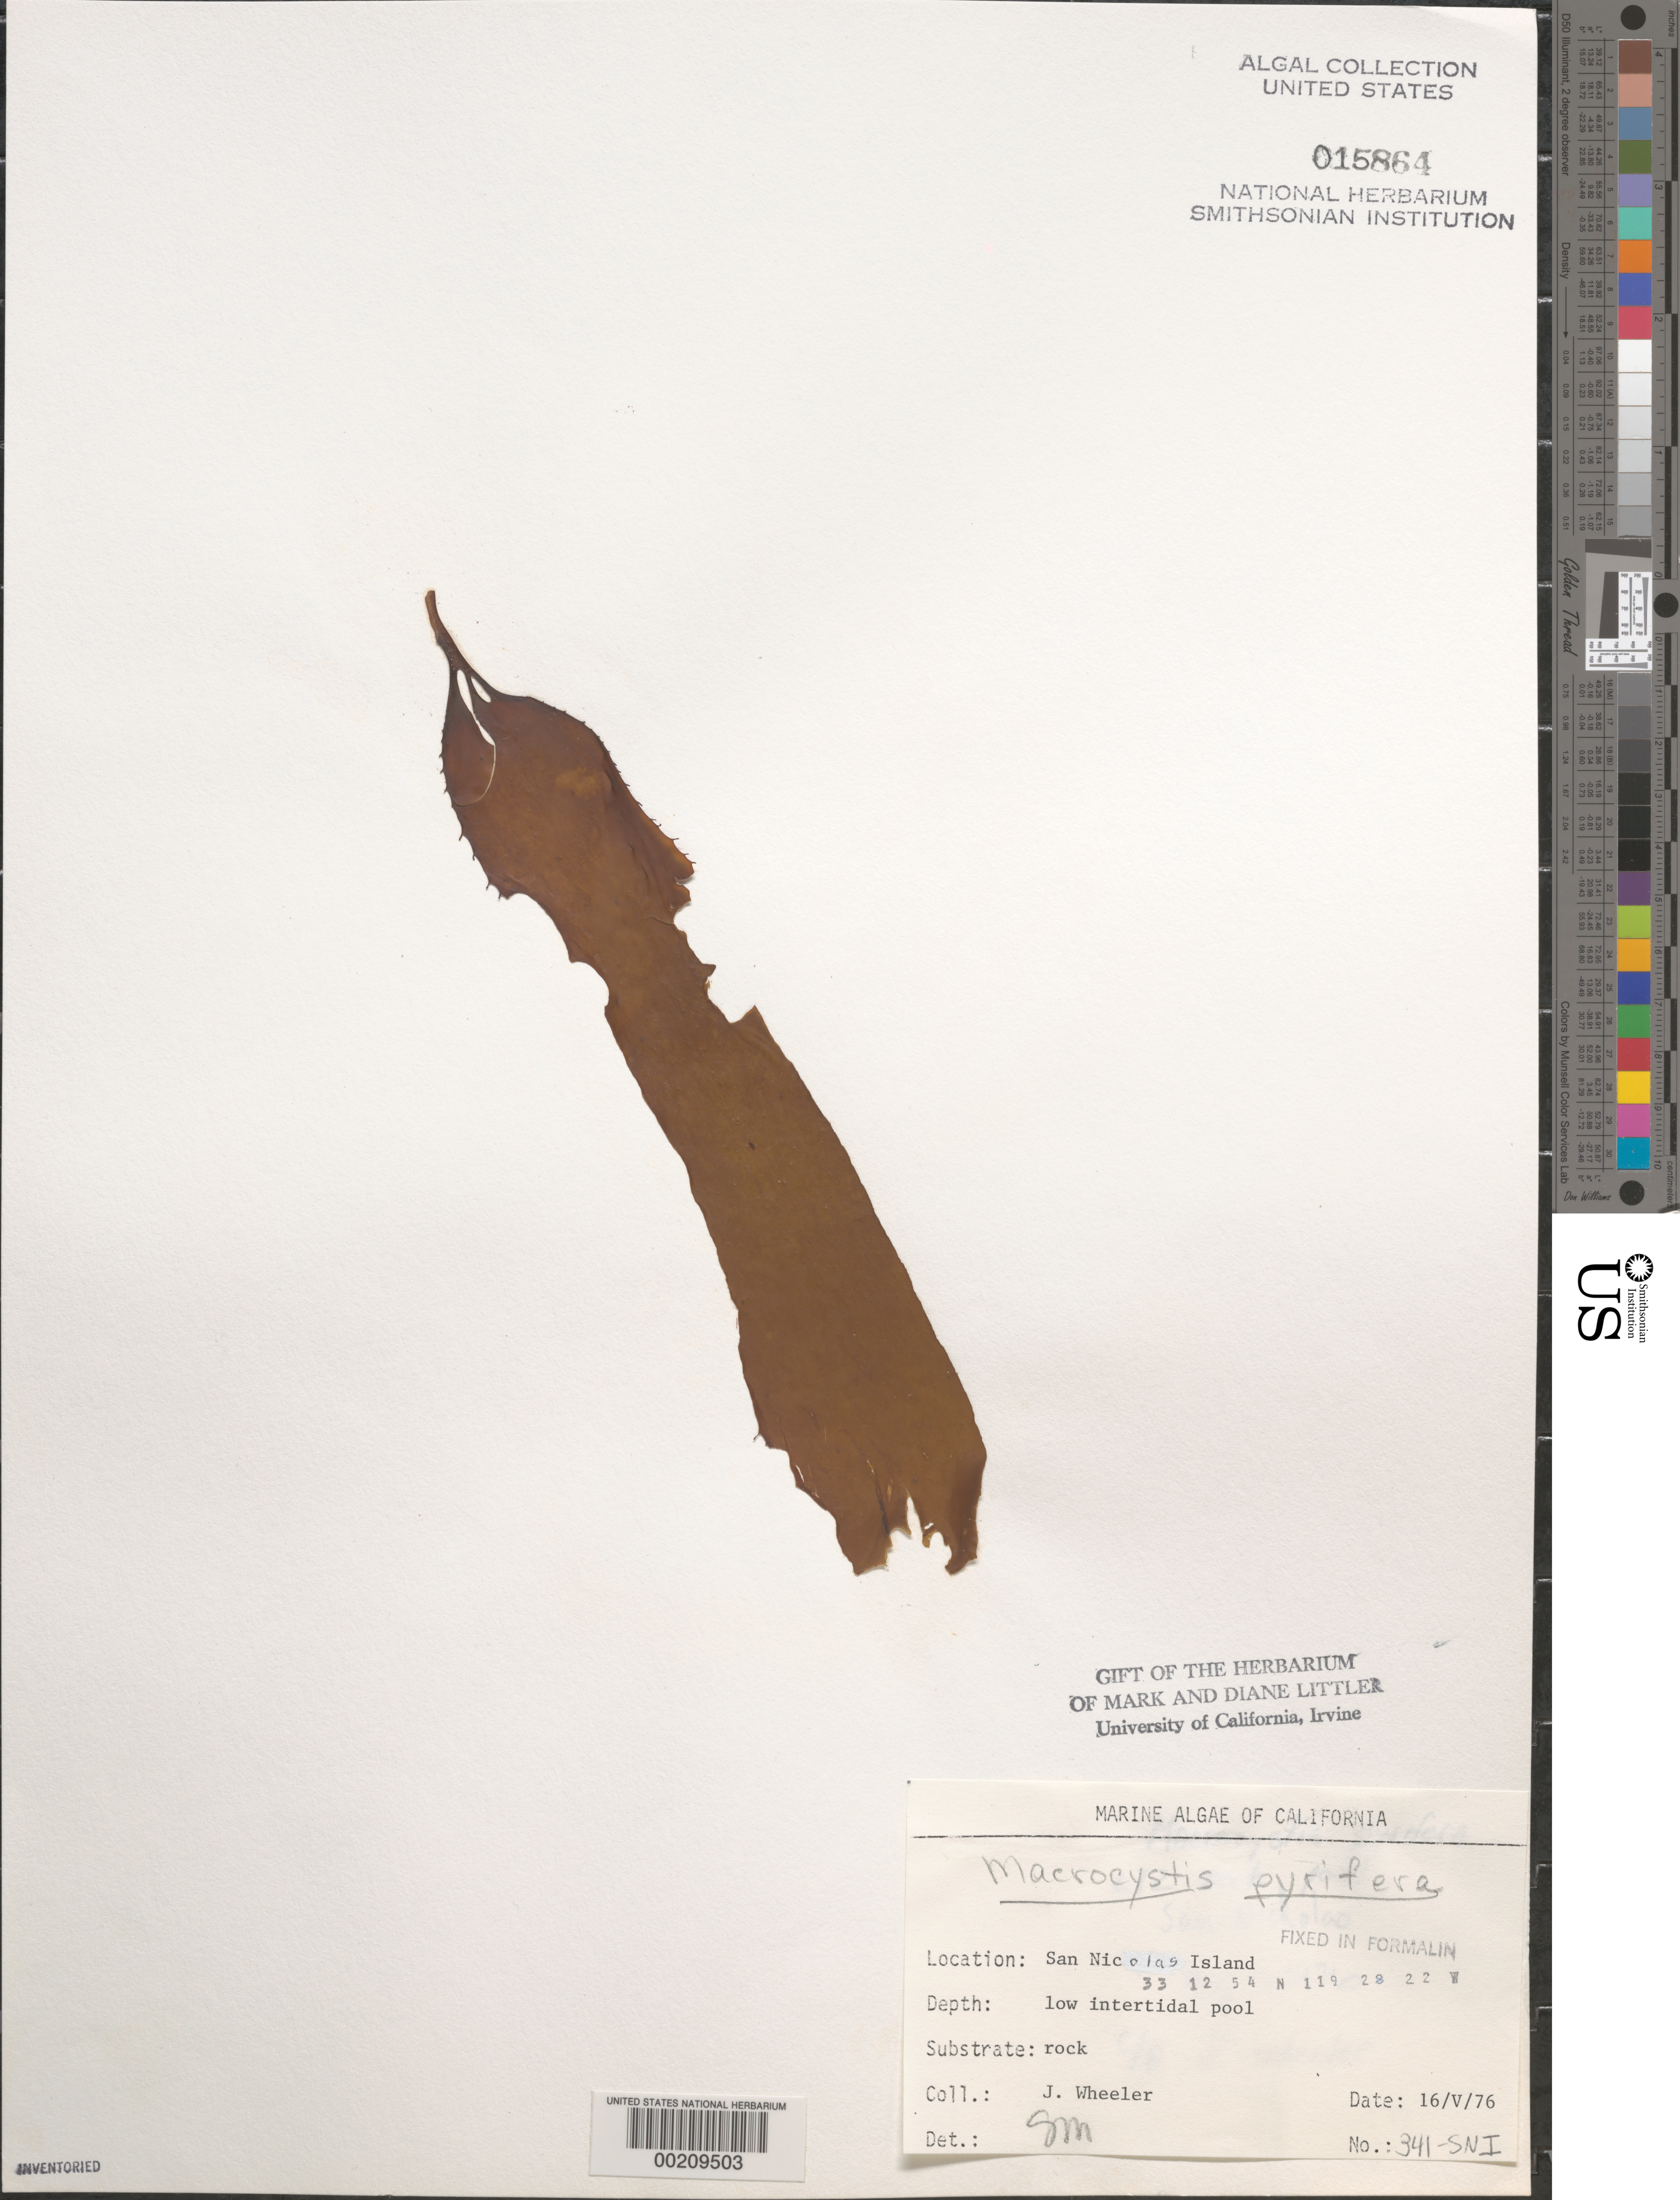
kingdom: Chromista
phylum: Ochrophyta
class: Phaeophyceae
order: Laminariales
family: Laminariaceae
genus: Macrocystis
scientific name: Macrocystis pyrifera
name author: (L.) C. Agardh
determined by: Murray, S. N.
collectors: J. L. Wheeler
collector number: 341-SNI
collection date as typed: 16 May 1976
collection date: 1976-05-16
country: United States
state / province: California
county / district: Ventura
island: San Nicolas Island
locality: Dutch Harbor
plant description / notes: BLM-SOCALBIGHT Rocky Intertidal Survey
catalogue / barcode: US 15864